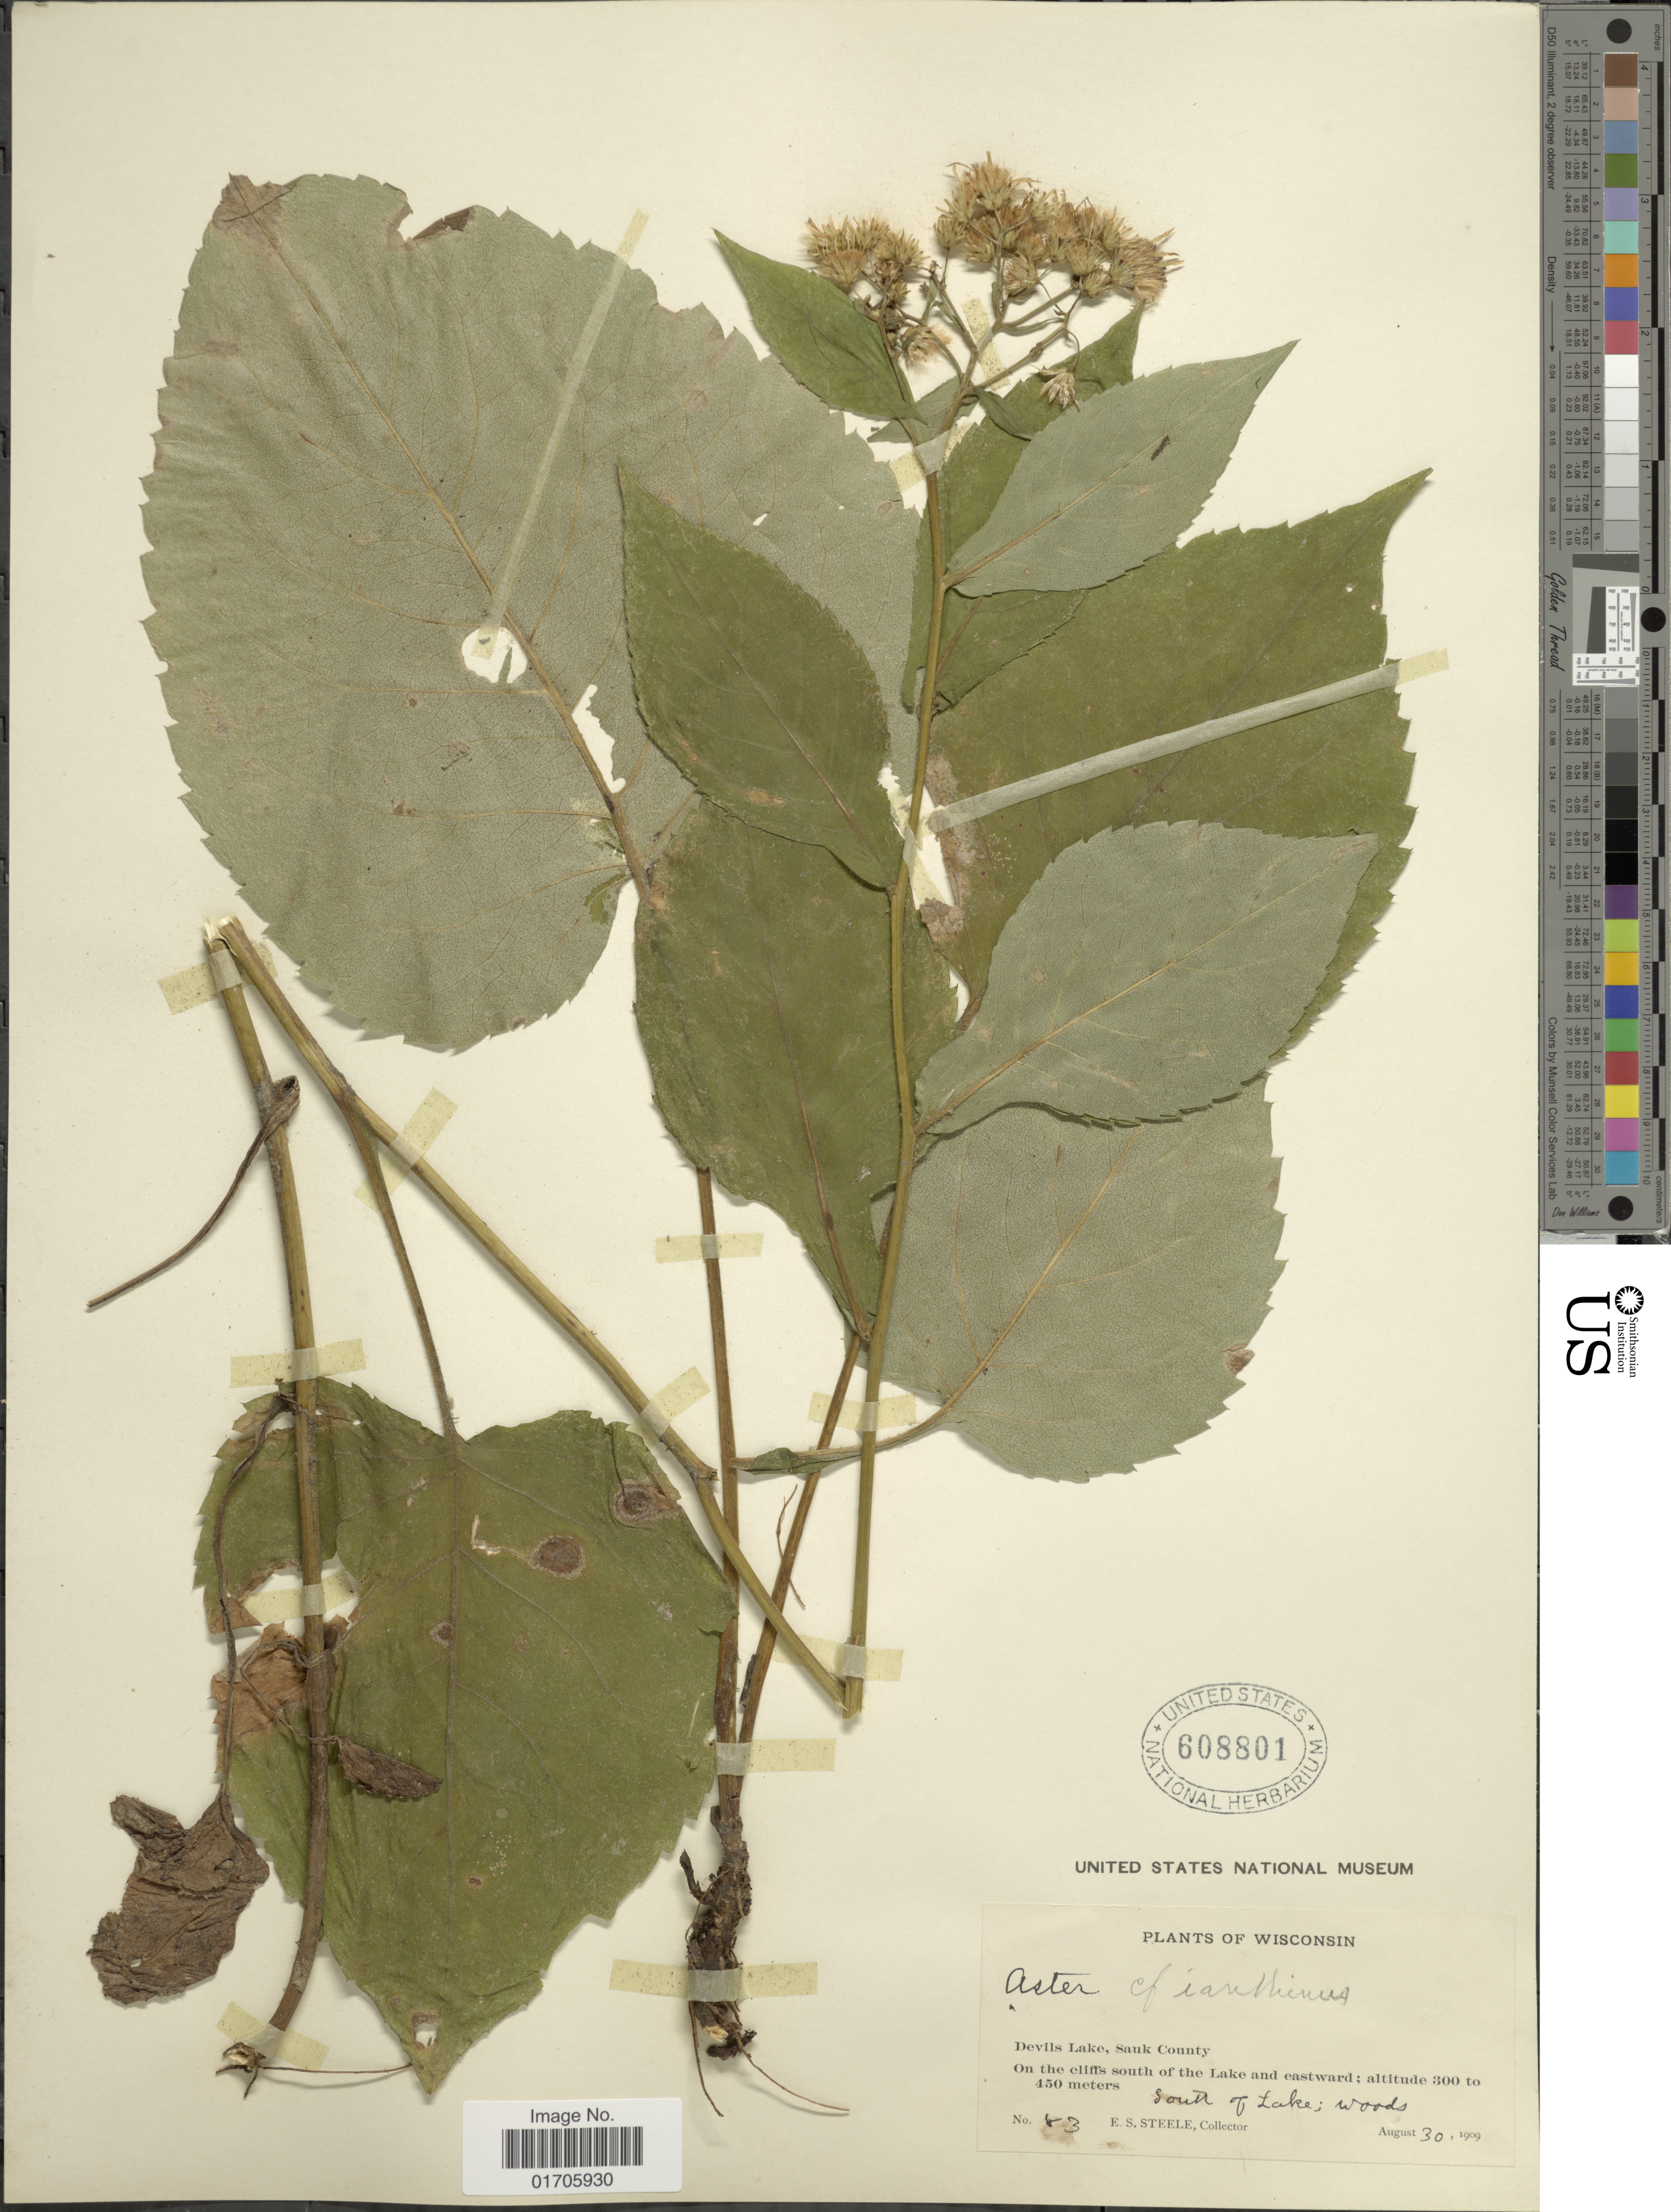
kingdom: Plantae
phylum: Tracheophyta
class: Magnoliopsida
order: Asterales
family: Asteraceae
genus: Eurybia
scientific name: Eurybia macrophylla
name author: (L.) Cass.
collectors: E. Steele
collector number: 83*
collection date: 1909-08-30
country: United States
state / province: Wisconsin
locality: Wisconsin. Devils Lake, Sauk County. On the cliffs south of the Lake and eastward. South of Lake.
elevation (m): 300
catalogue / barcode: US 608801